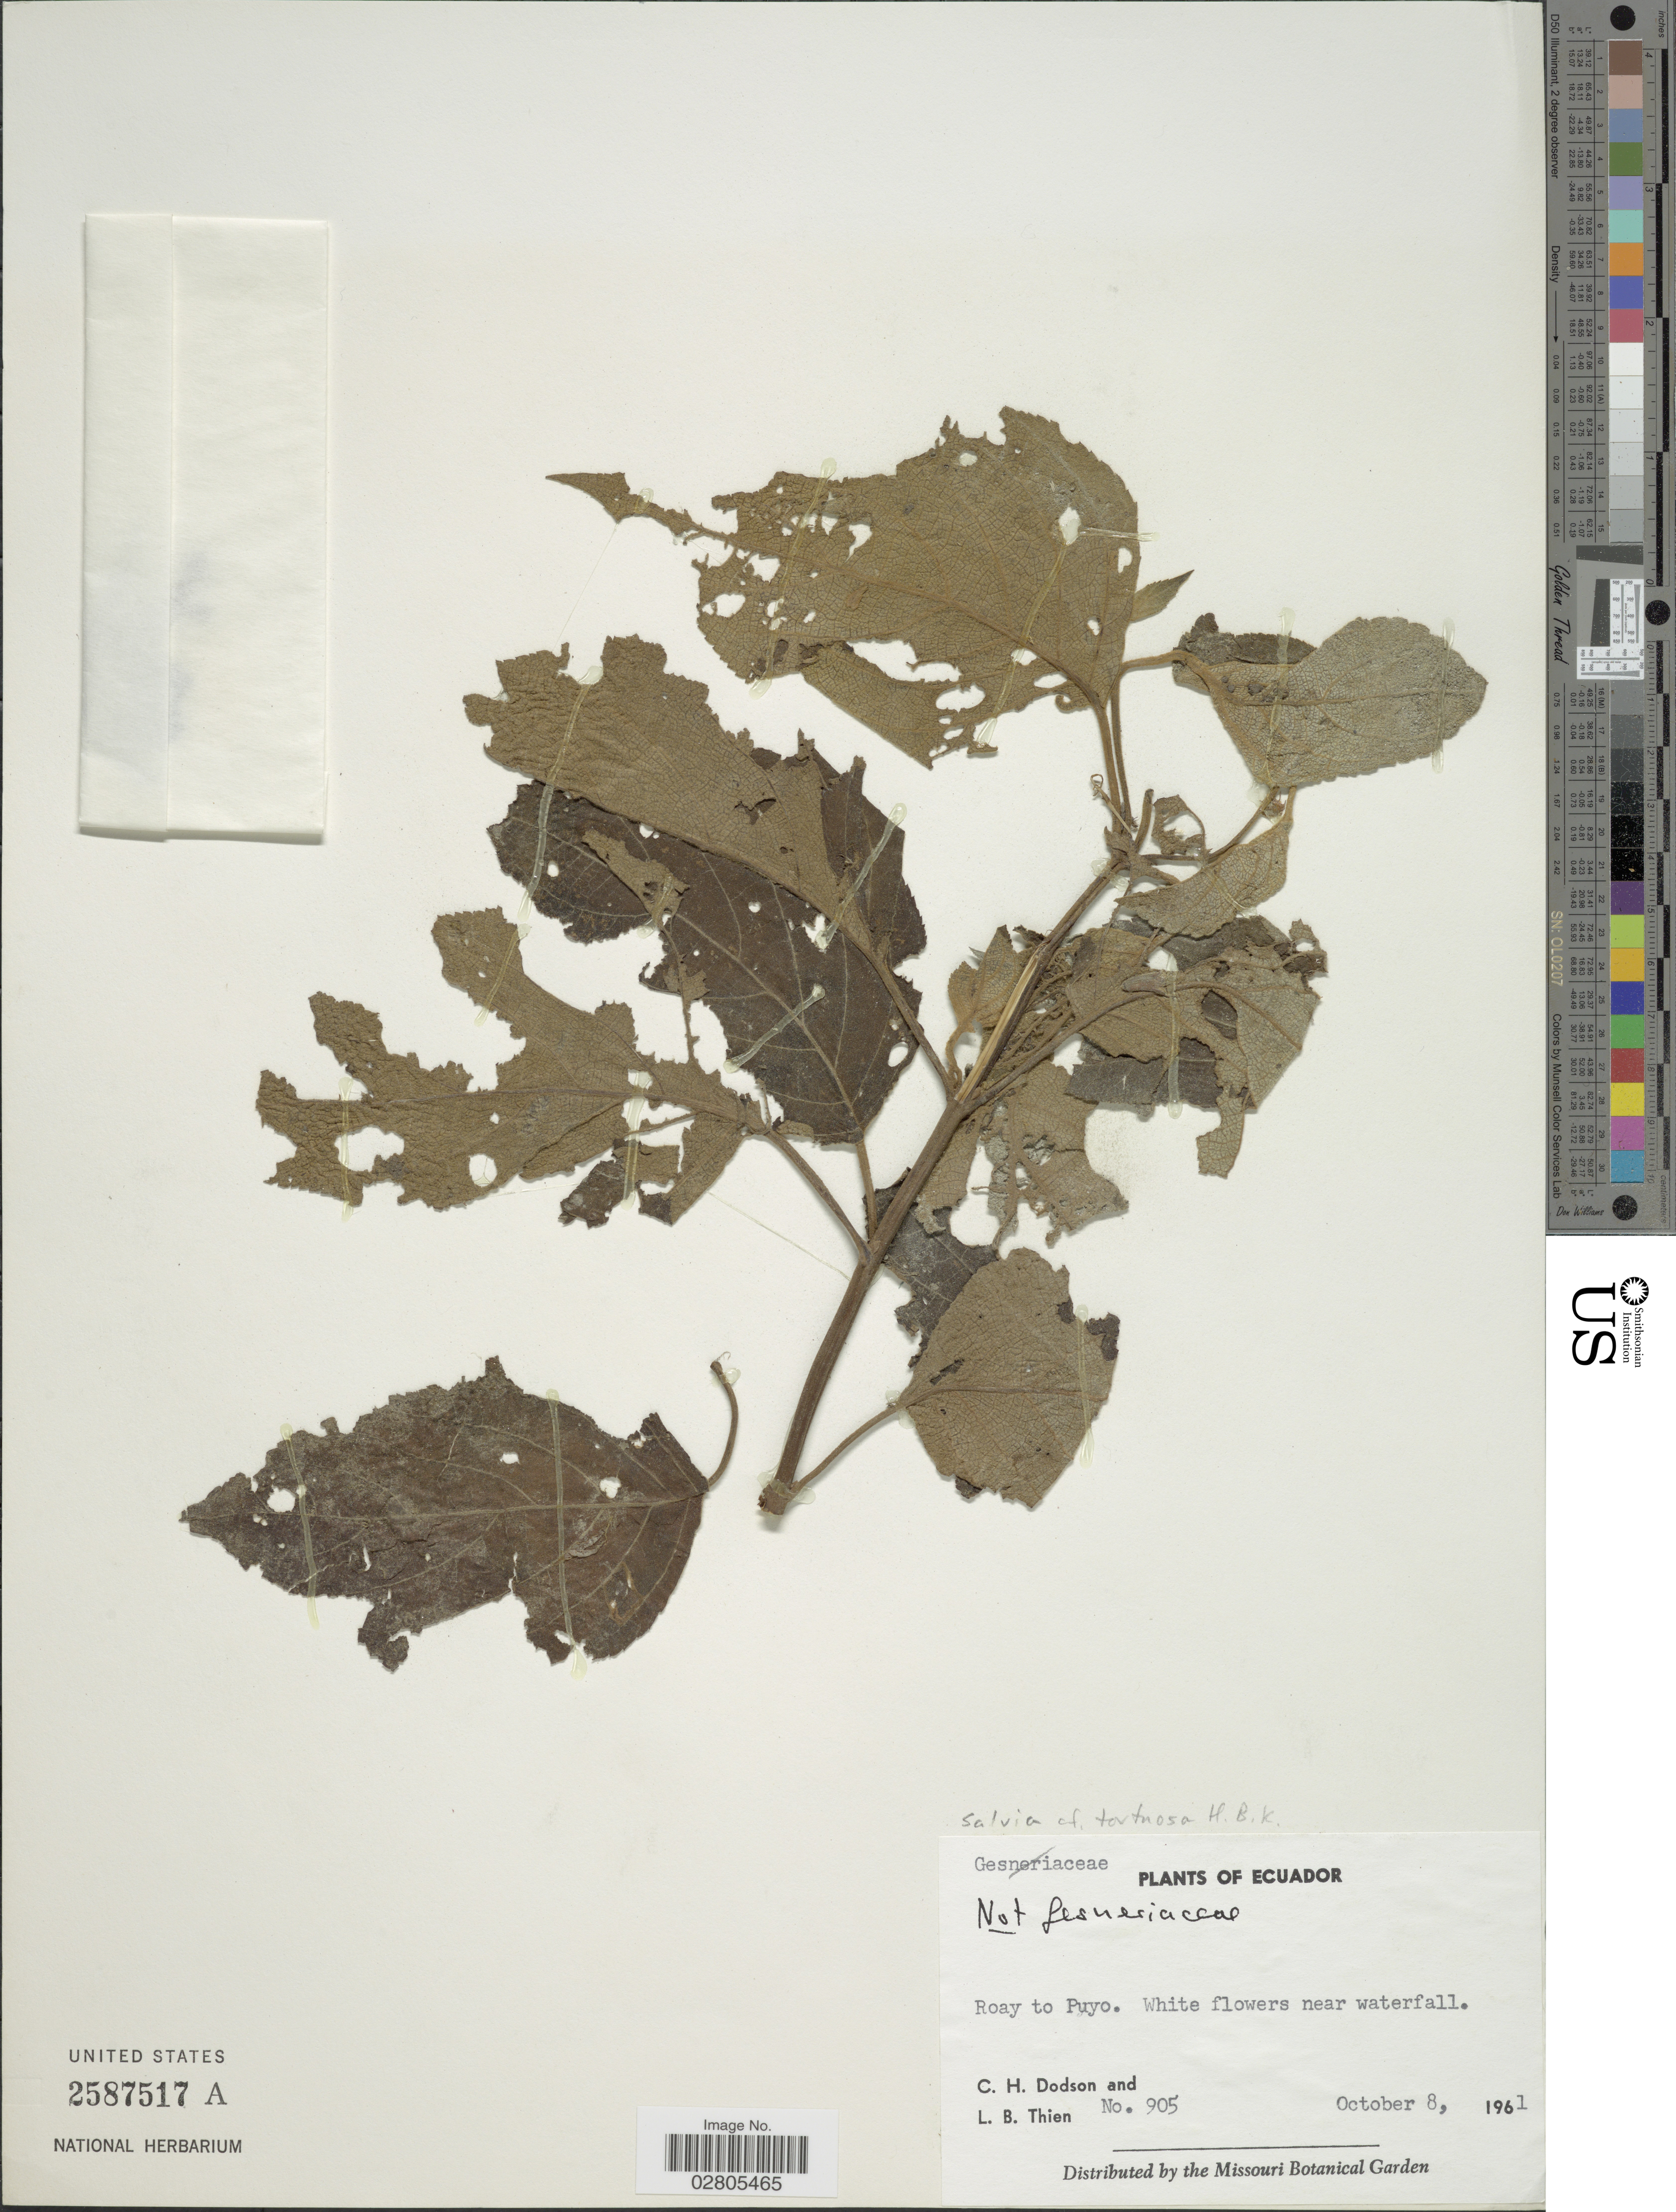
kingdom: Plantae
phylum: Tracheophyta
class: Magnoliopsida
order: Lamiales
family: Lamiaceae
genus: Salvia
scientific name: Salvia tortuosa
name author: Kunth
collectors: C. H. Dodson & L. Thien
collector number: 905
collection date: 1961-10-08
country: Ecuador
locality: Roay to Puyo.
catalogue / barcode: US 2587517A